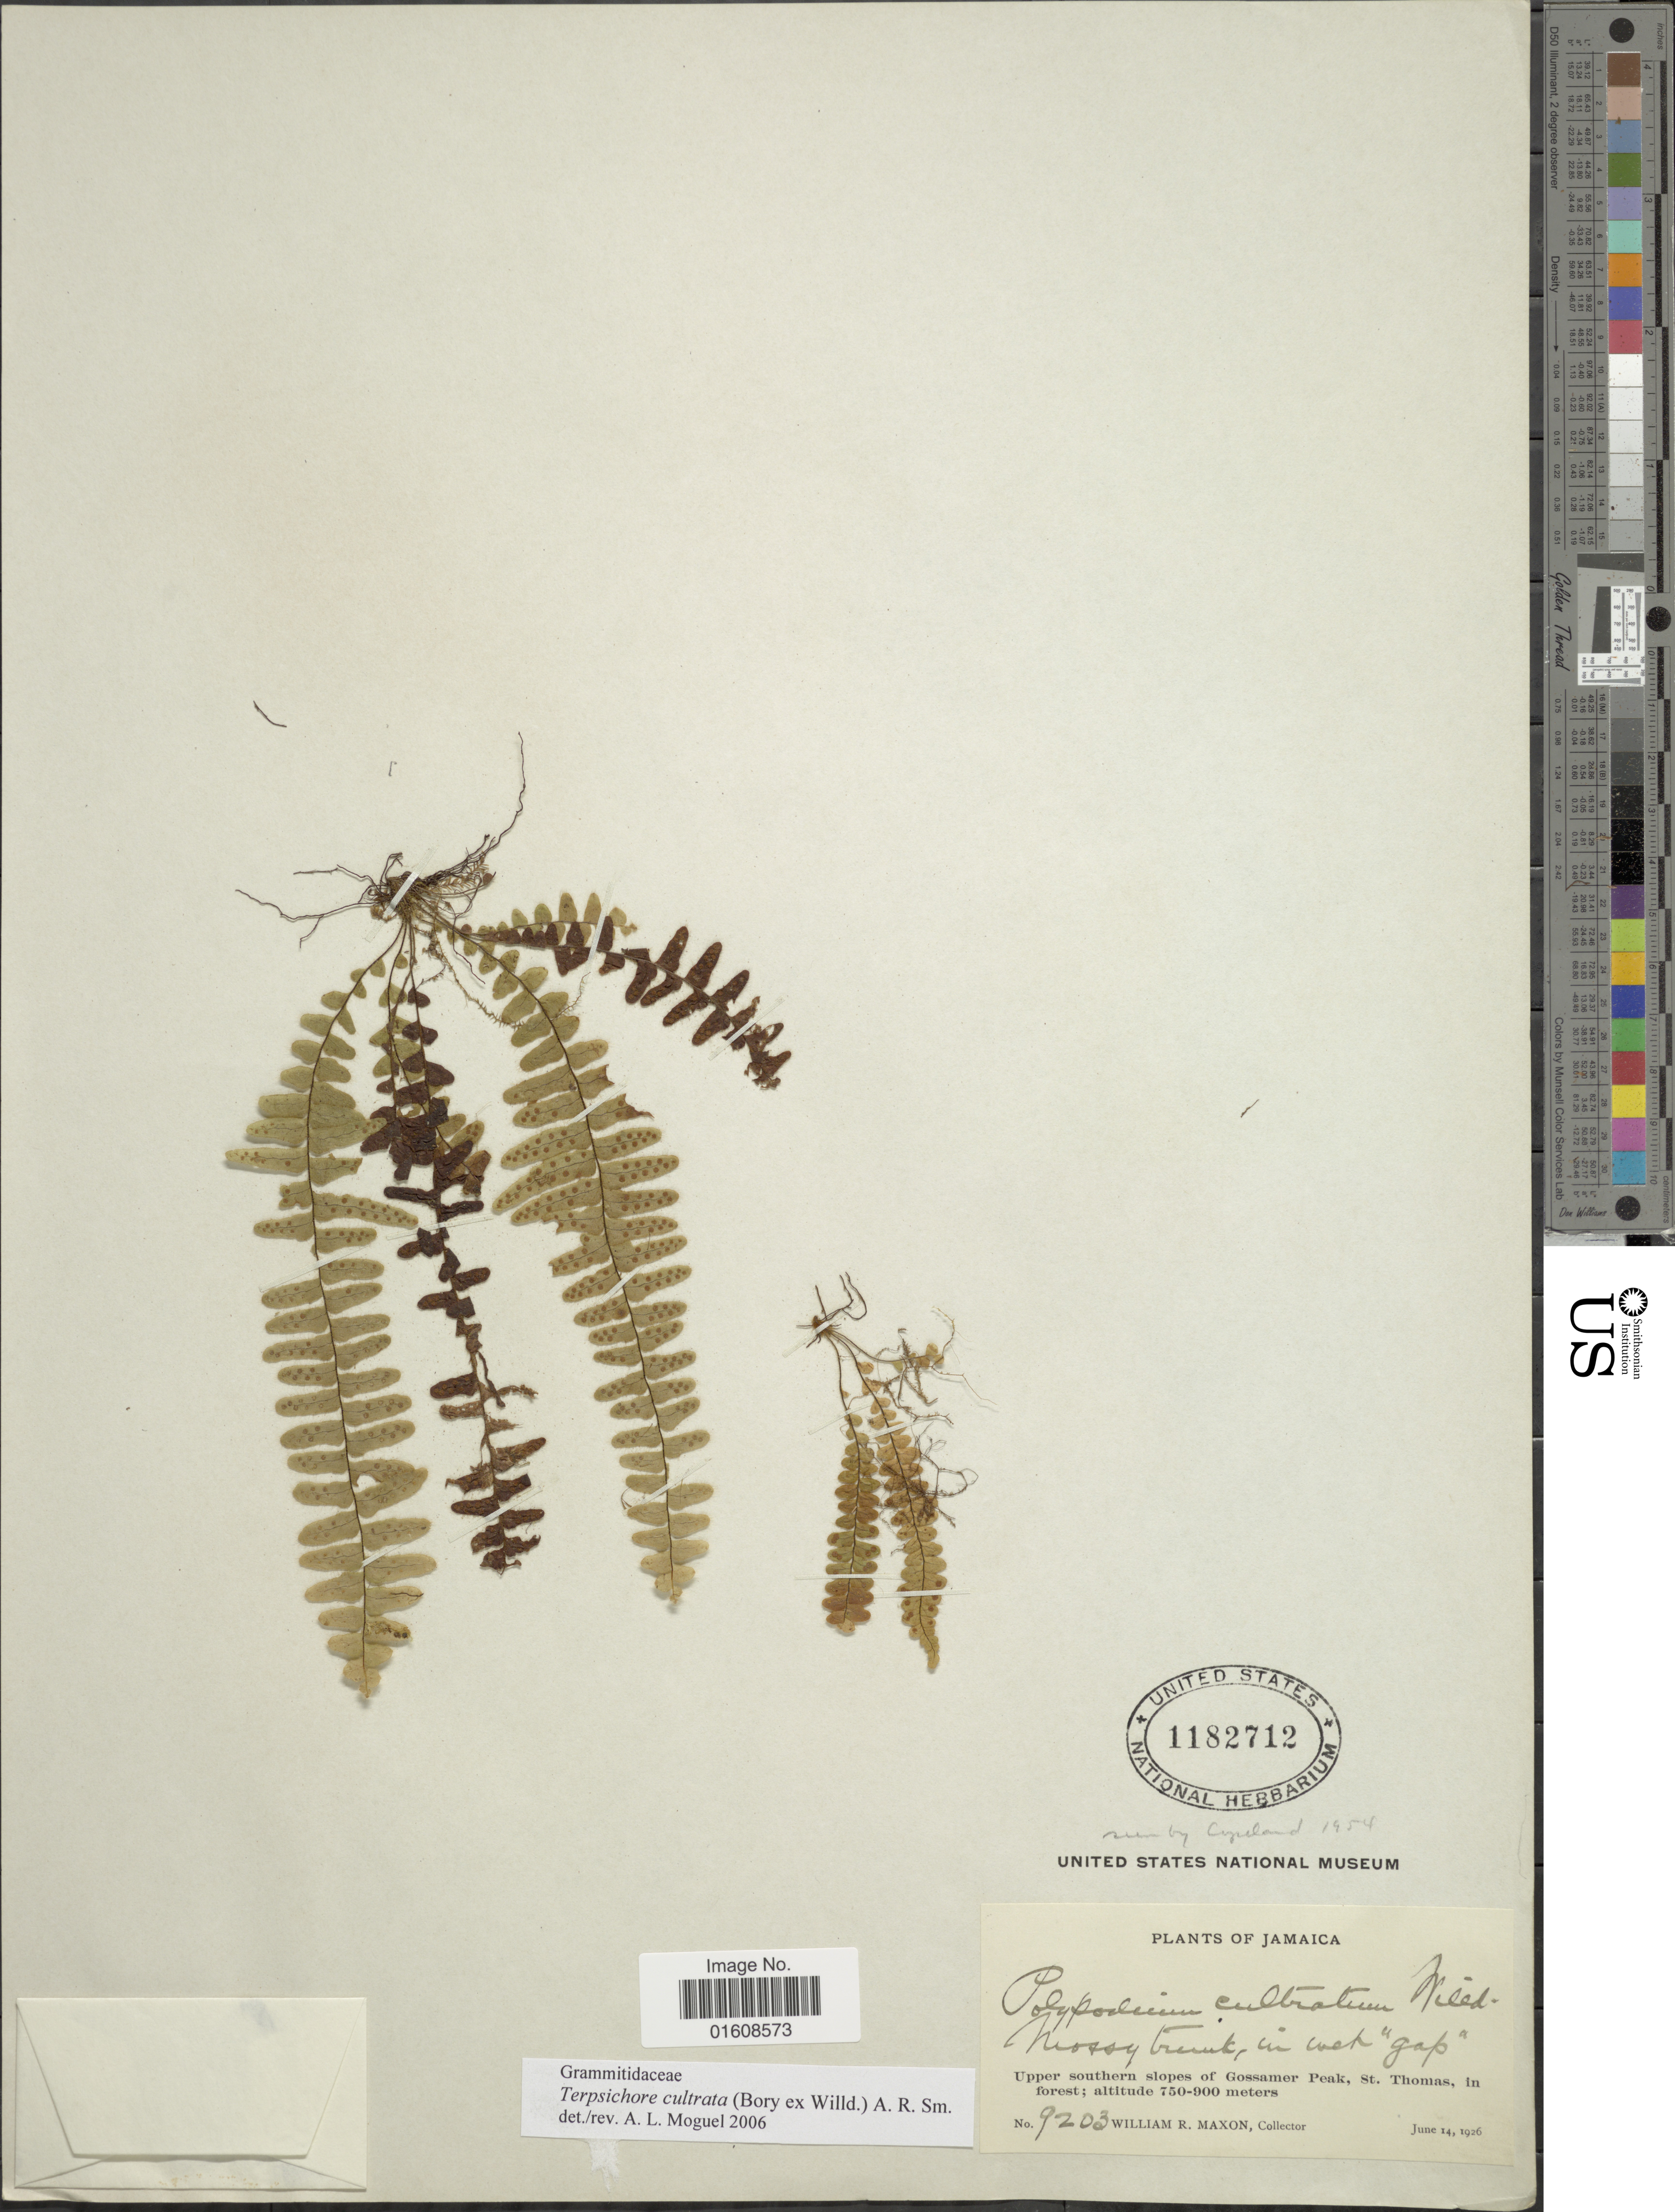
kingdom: Plantae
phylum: Tracheophyta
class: Polypodiopsida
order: Polypodiales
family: Polypodiaceae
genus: Alansmia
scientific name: Alansmia cultrata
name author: (Bory ex Willd.) Moguel & M. Kessler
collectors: W. R. Maxon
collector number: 9203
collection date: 1926-06-14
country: Jamaica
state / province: Saint Thomas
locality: Upper southern slopes of Gossamer Peak, St. Thomas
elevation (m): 750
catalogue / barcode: US 1182712